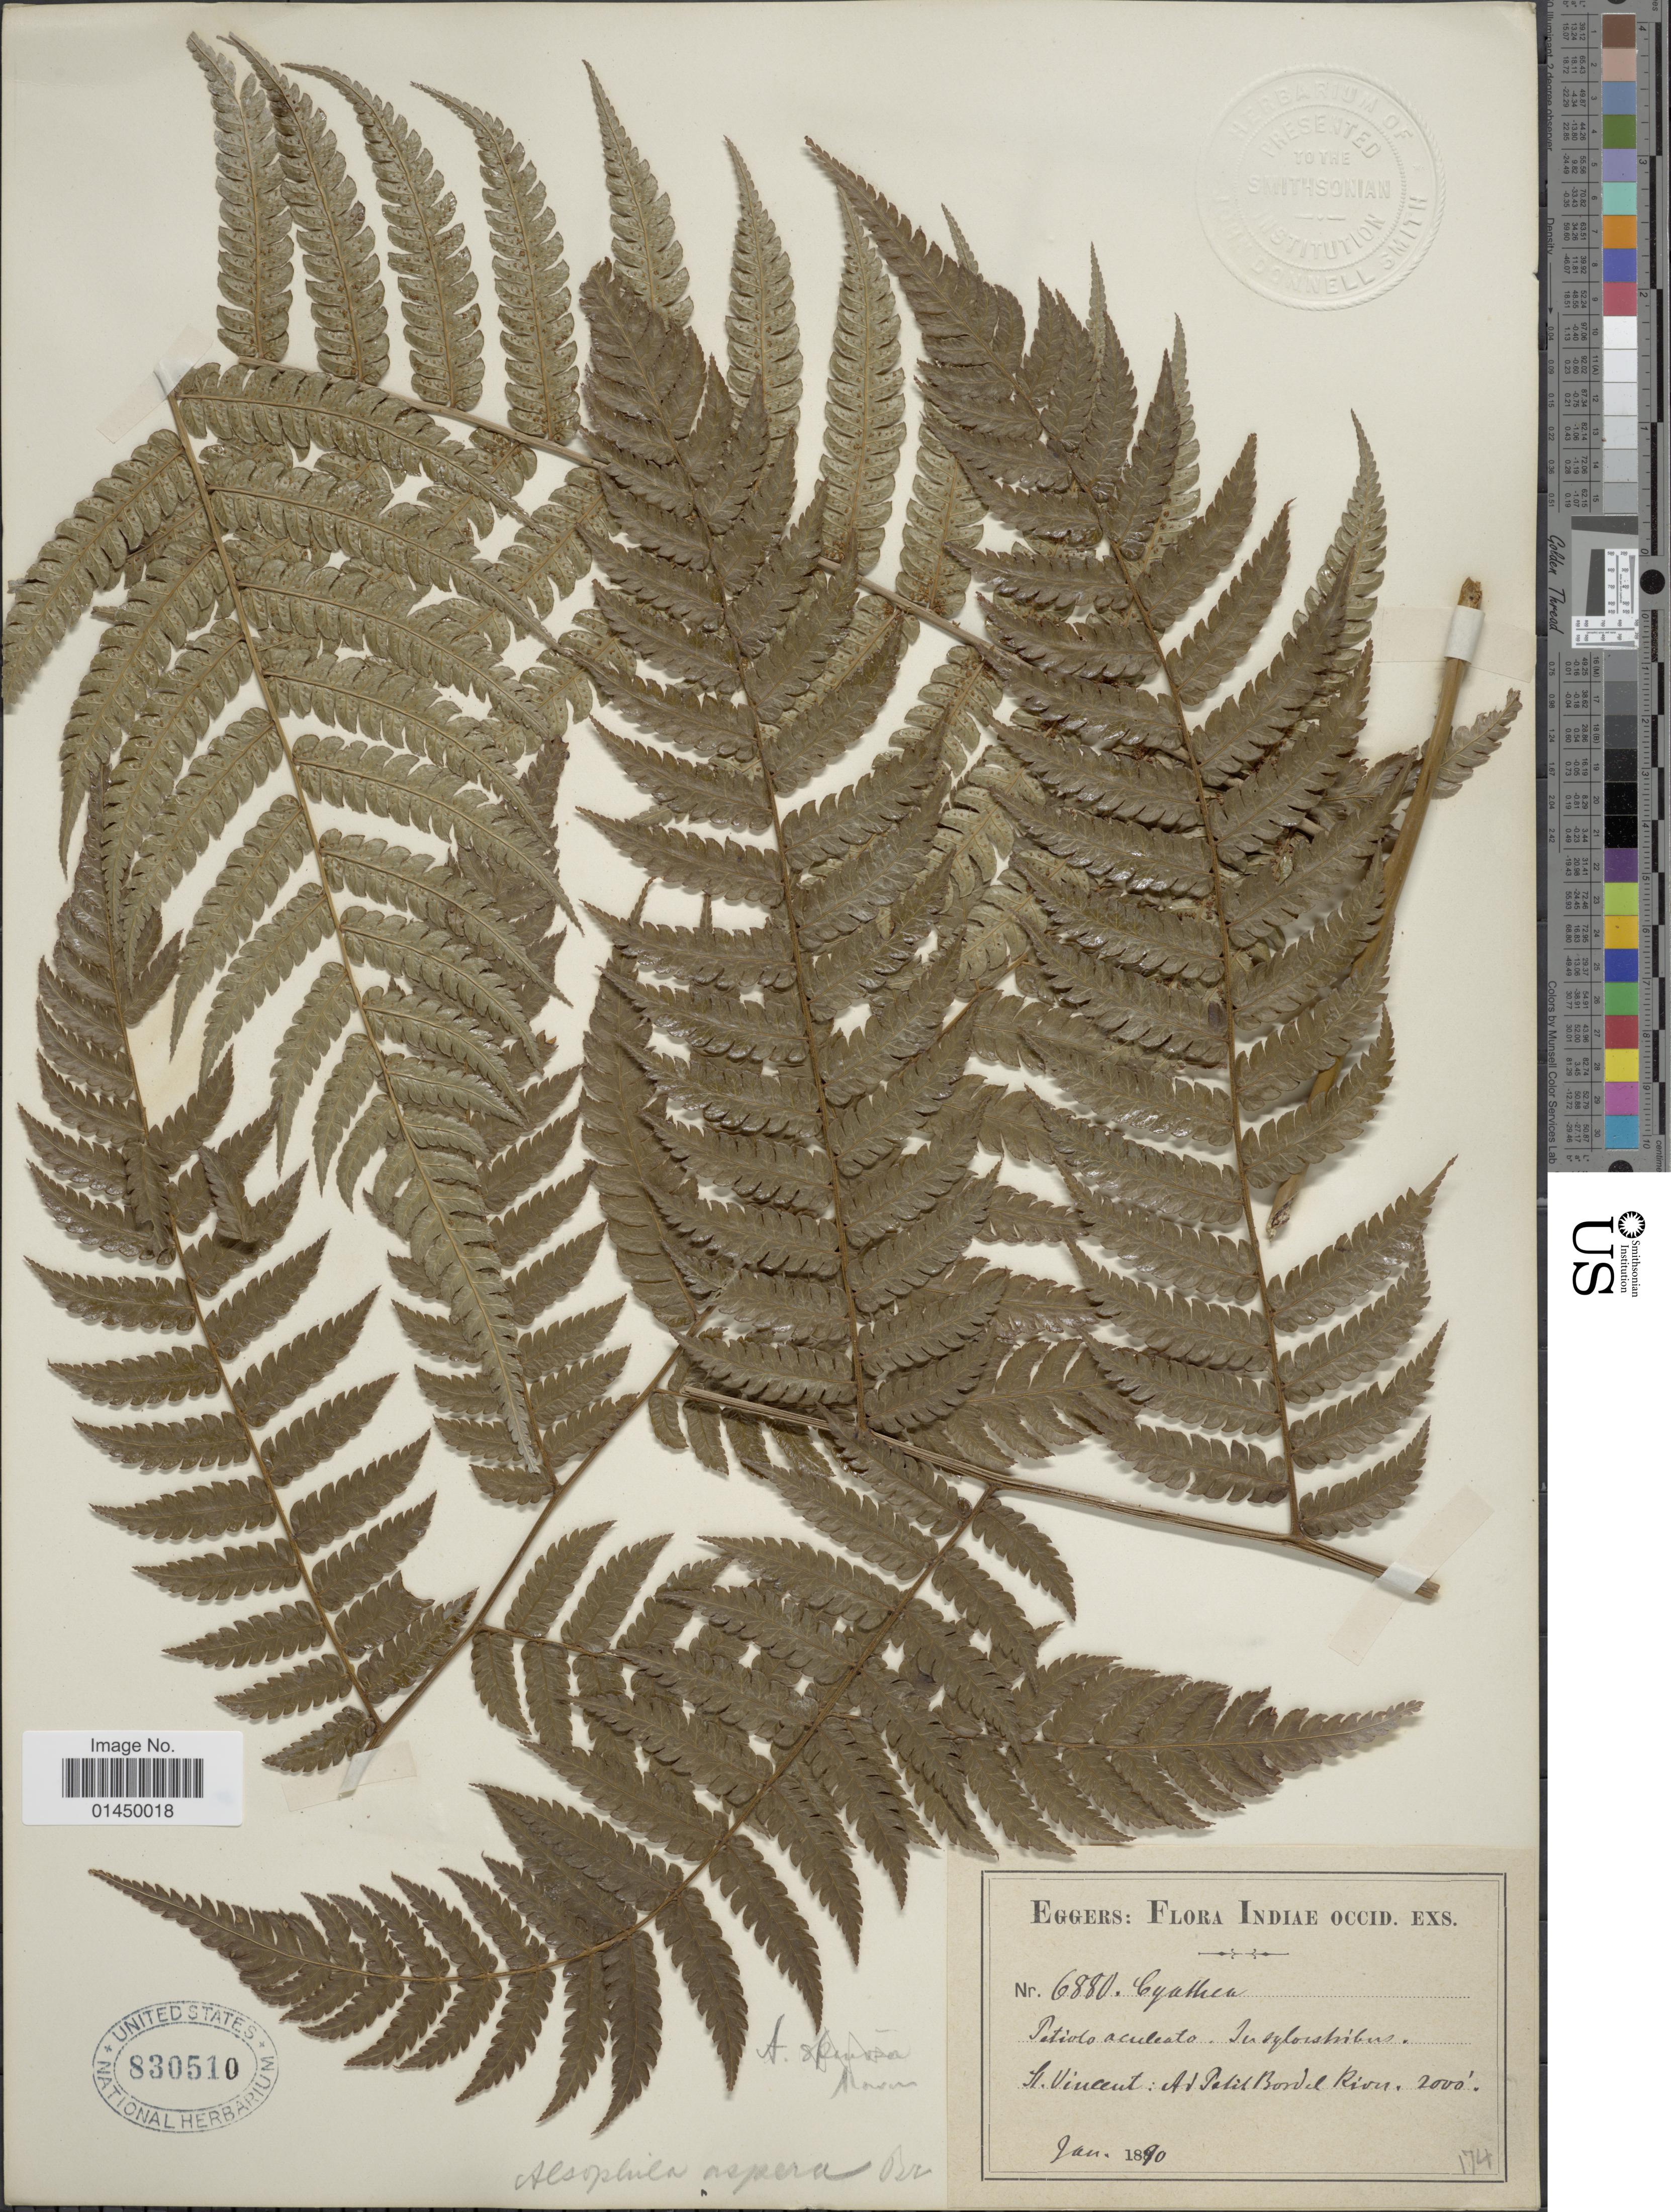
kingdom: Plantae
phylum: Tracheophyta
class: Polypodiopsida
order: Cyatheales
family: Cyatheaceae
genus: Cyathea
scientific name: Cyathea aspera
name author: (L.) Sw.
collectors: H. F. A. von Eggers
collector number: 6880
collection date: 1890-01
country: St. Vincent - Grenadines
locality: St. Vincents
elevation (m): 610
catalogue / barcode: US 830510